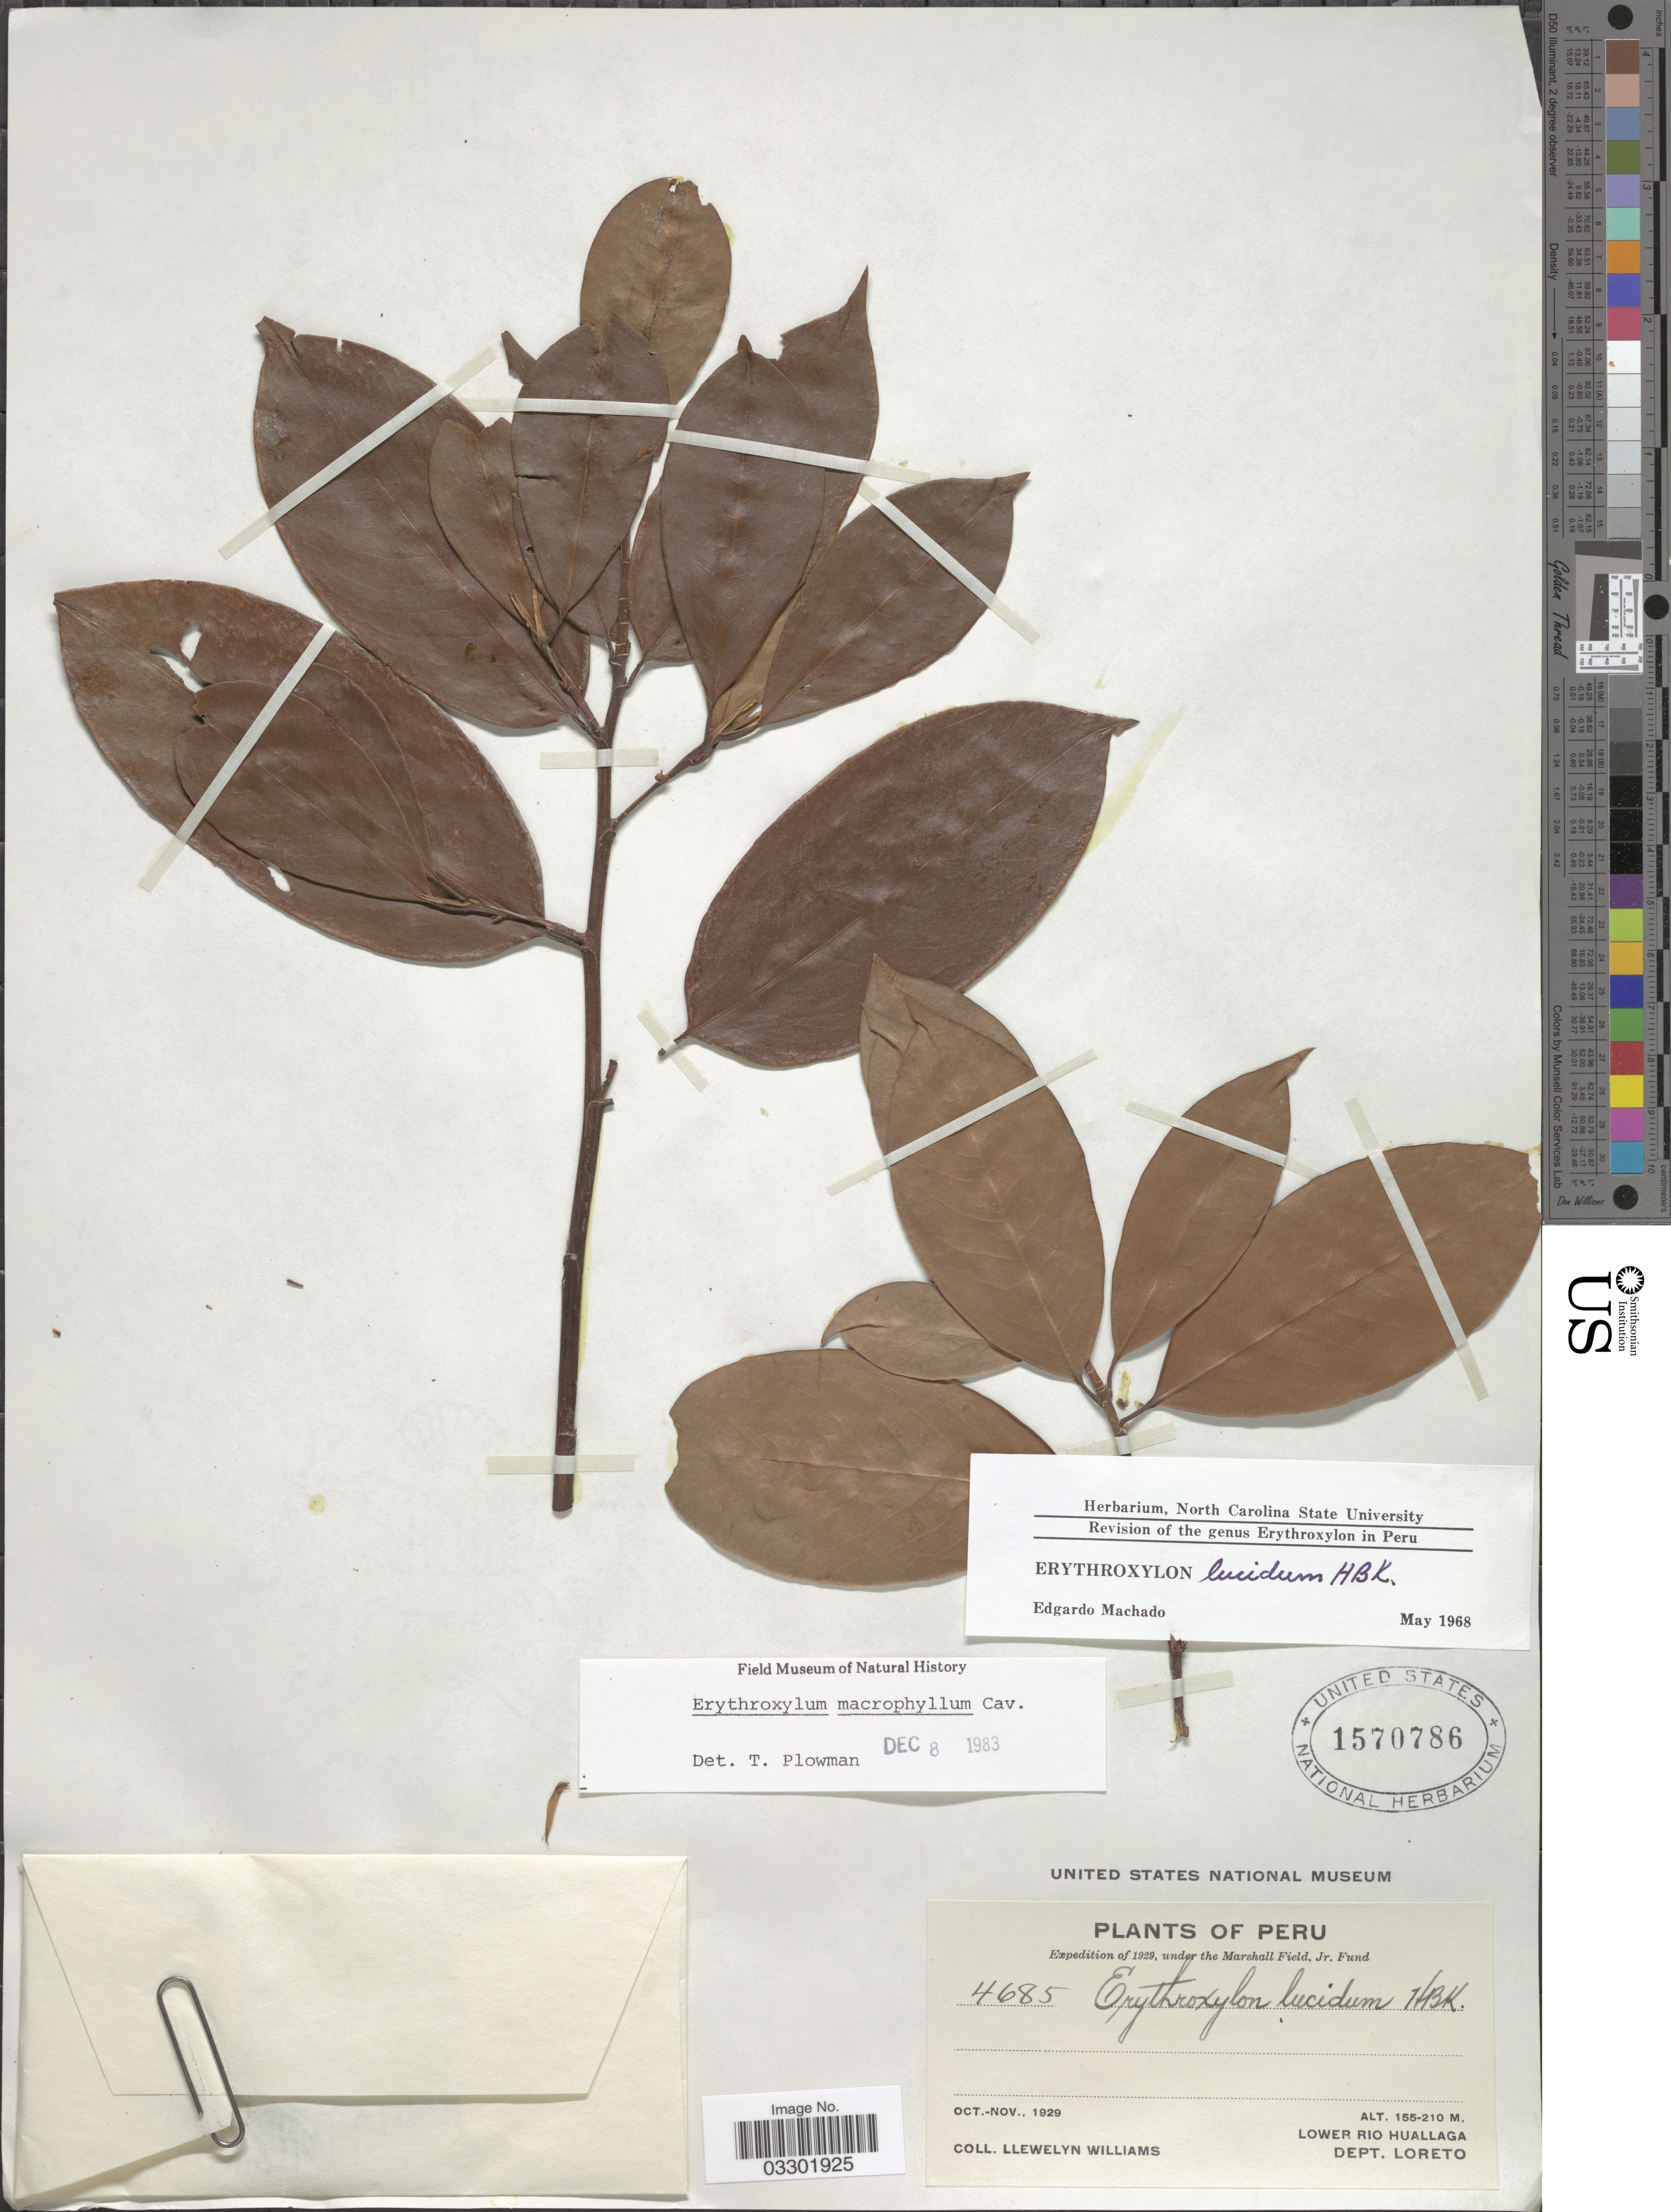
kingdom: Plantae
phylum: Tracheophyta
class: Magnoliopsida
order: Malpighiales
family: Erythroxylaceae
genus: Erythroxylum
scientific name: Erythroxylum macrophyllum var. macrophyllum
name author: Cav.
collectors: Ll. Williams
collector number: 4685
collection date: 1929-10/1929-11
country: Peru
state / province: Loreto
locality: Lower Rio Huallaga. Dept. Loreto.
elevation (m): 155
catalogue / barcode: US 1570786